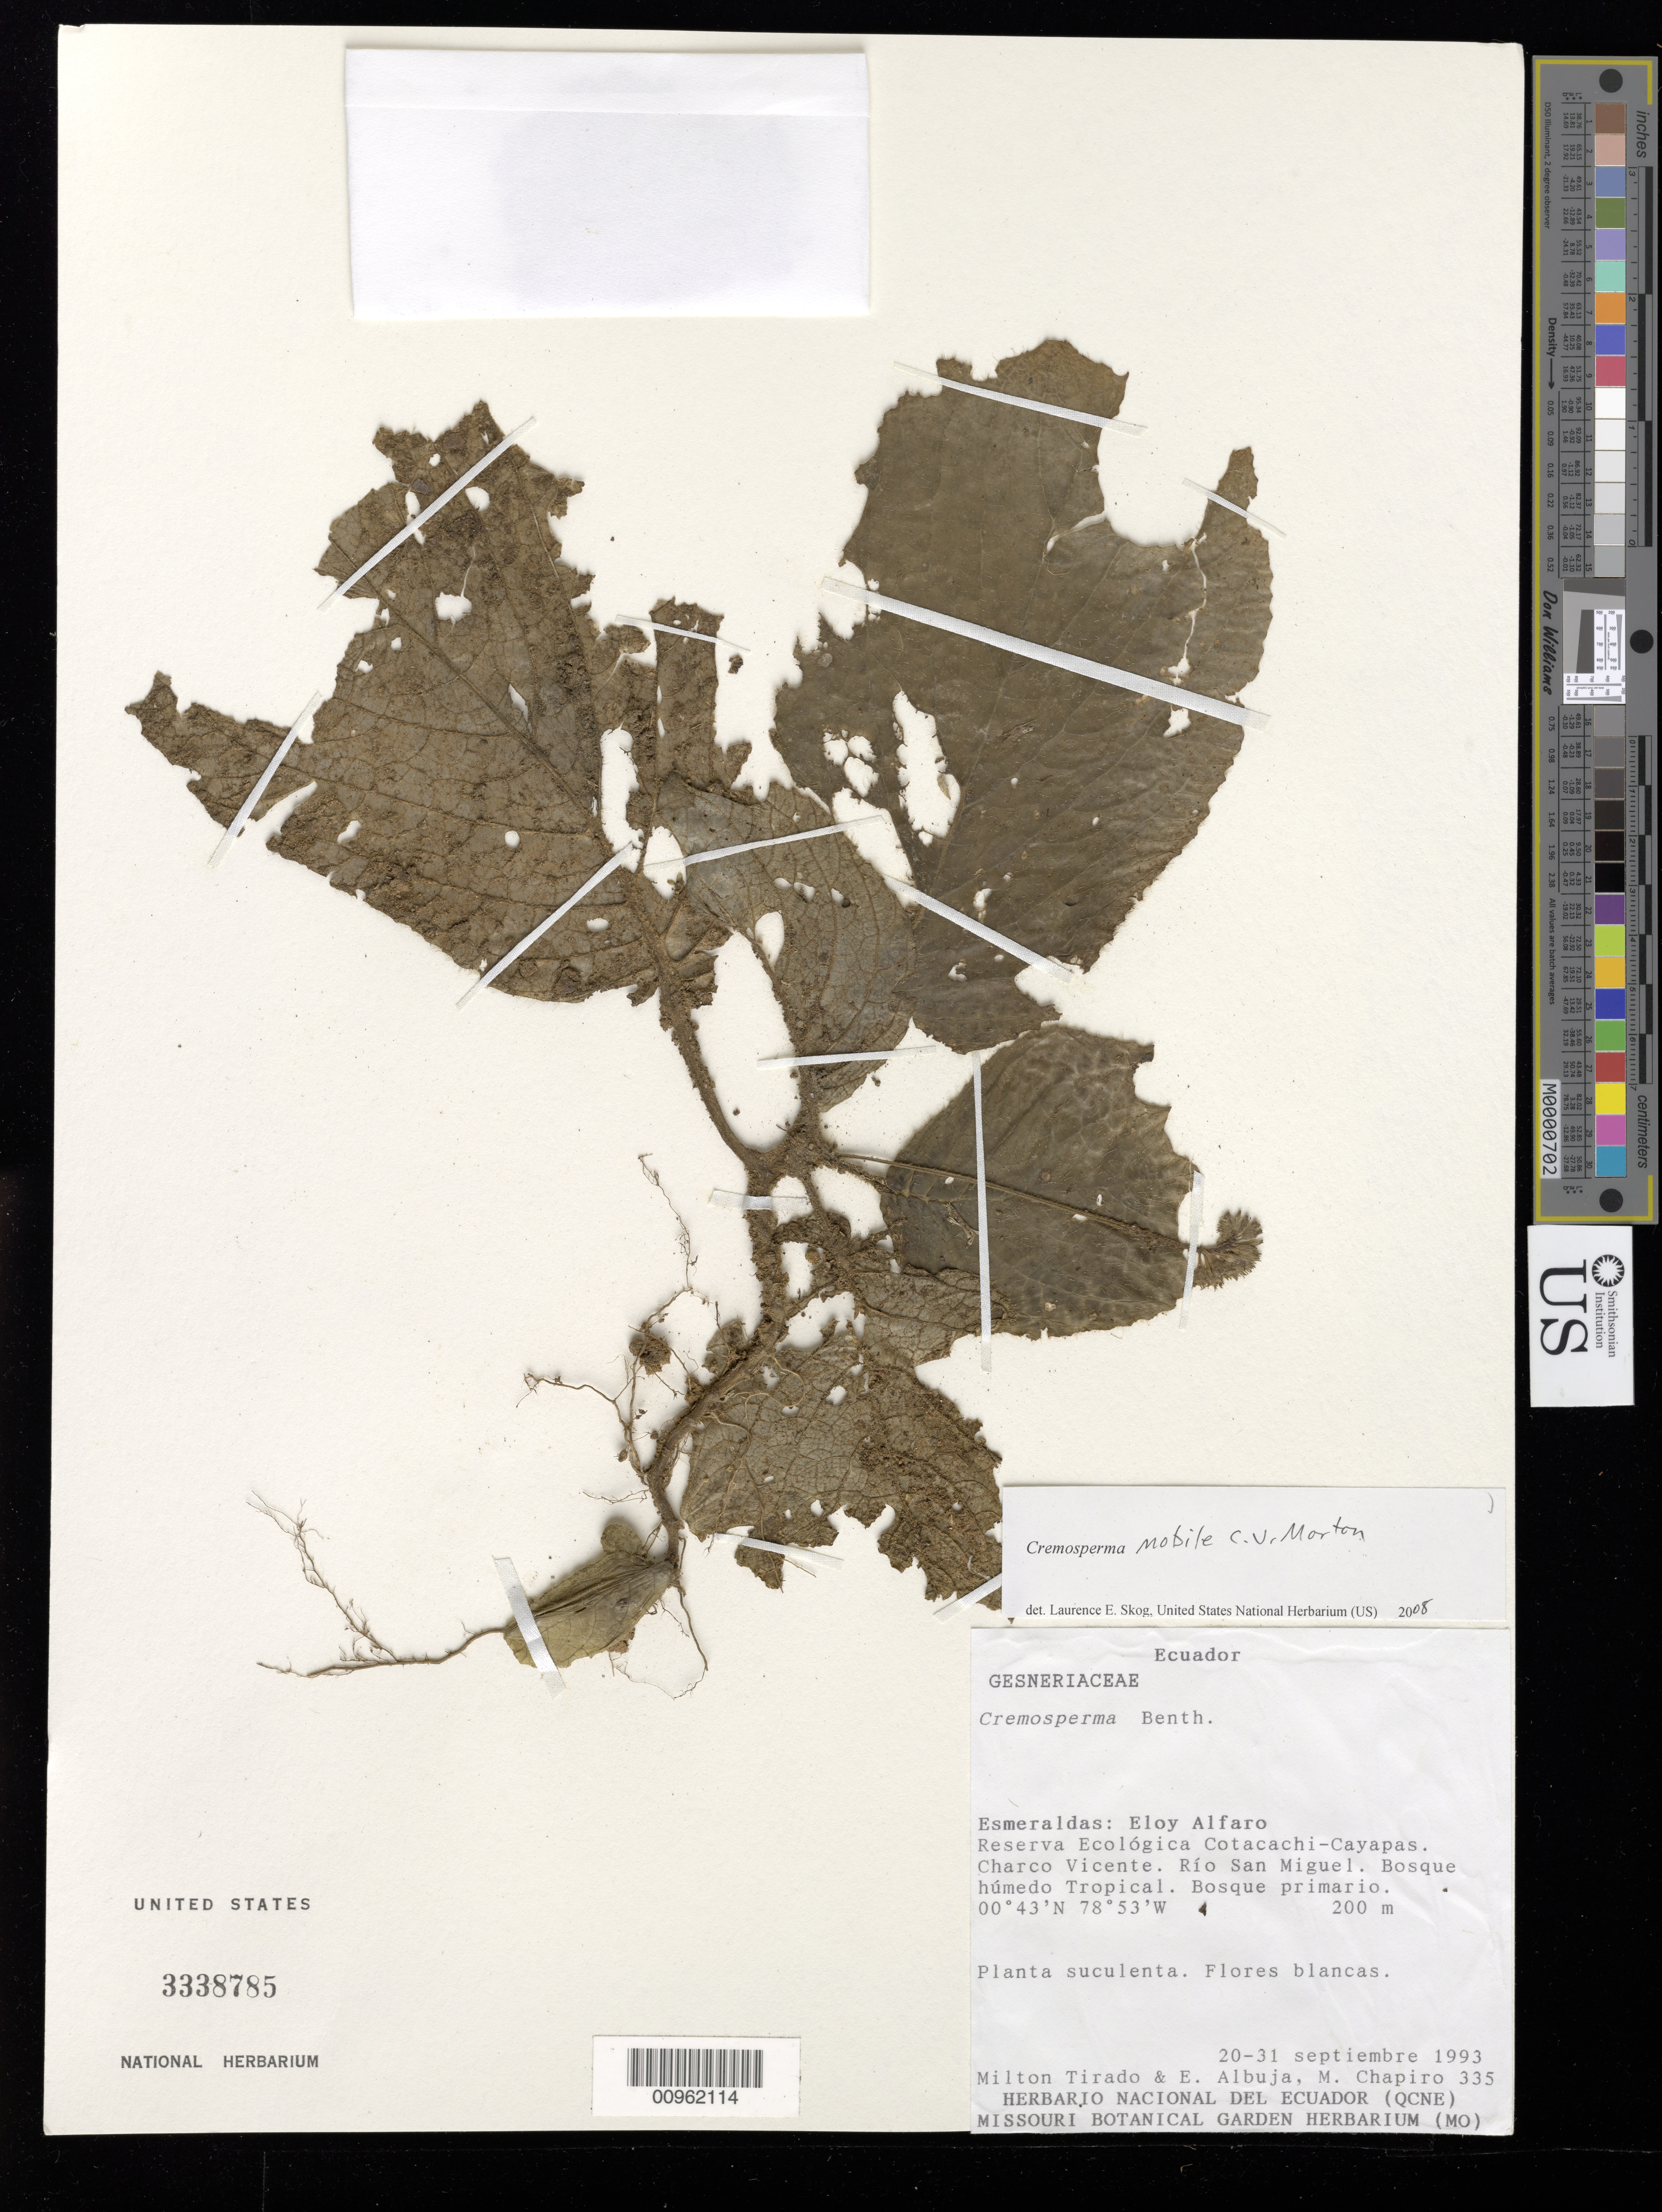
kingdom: Plantae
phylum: Tracheophyta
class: Magnoliopsida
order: Lamiales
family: Gesneriaceae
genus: Cremosperma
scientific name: Cremosperma nobile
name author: C.V. Morton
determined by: Skog, Laurence E.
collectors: M. Tirado, E. Albuja & M. Chapiro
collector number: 335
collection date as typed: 20-31 Sep 1993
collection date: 1993-09-20/1993-09-30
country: Ecuador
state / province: Esmeraldas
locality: Esmeraldas: Eloy Alfaro. Reserva Ecológica Cotacachi-Cayapas. Charco Vicente. Río San Miguel.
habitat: Bosque húmedo Tropical. Bosque primario.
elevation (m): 200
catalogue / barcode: US 3338785